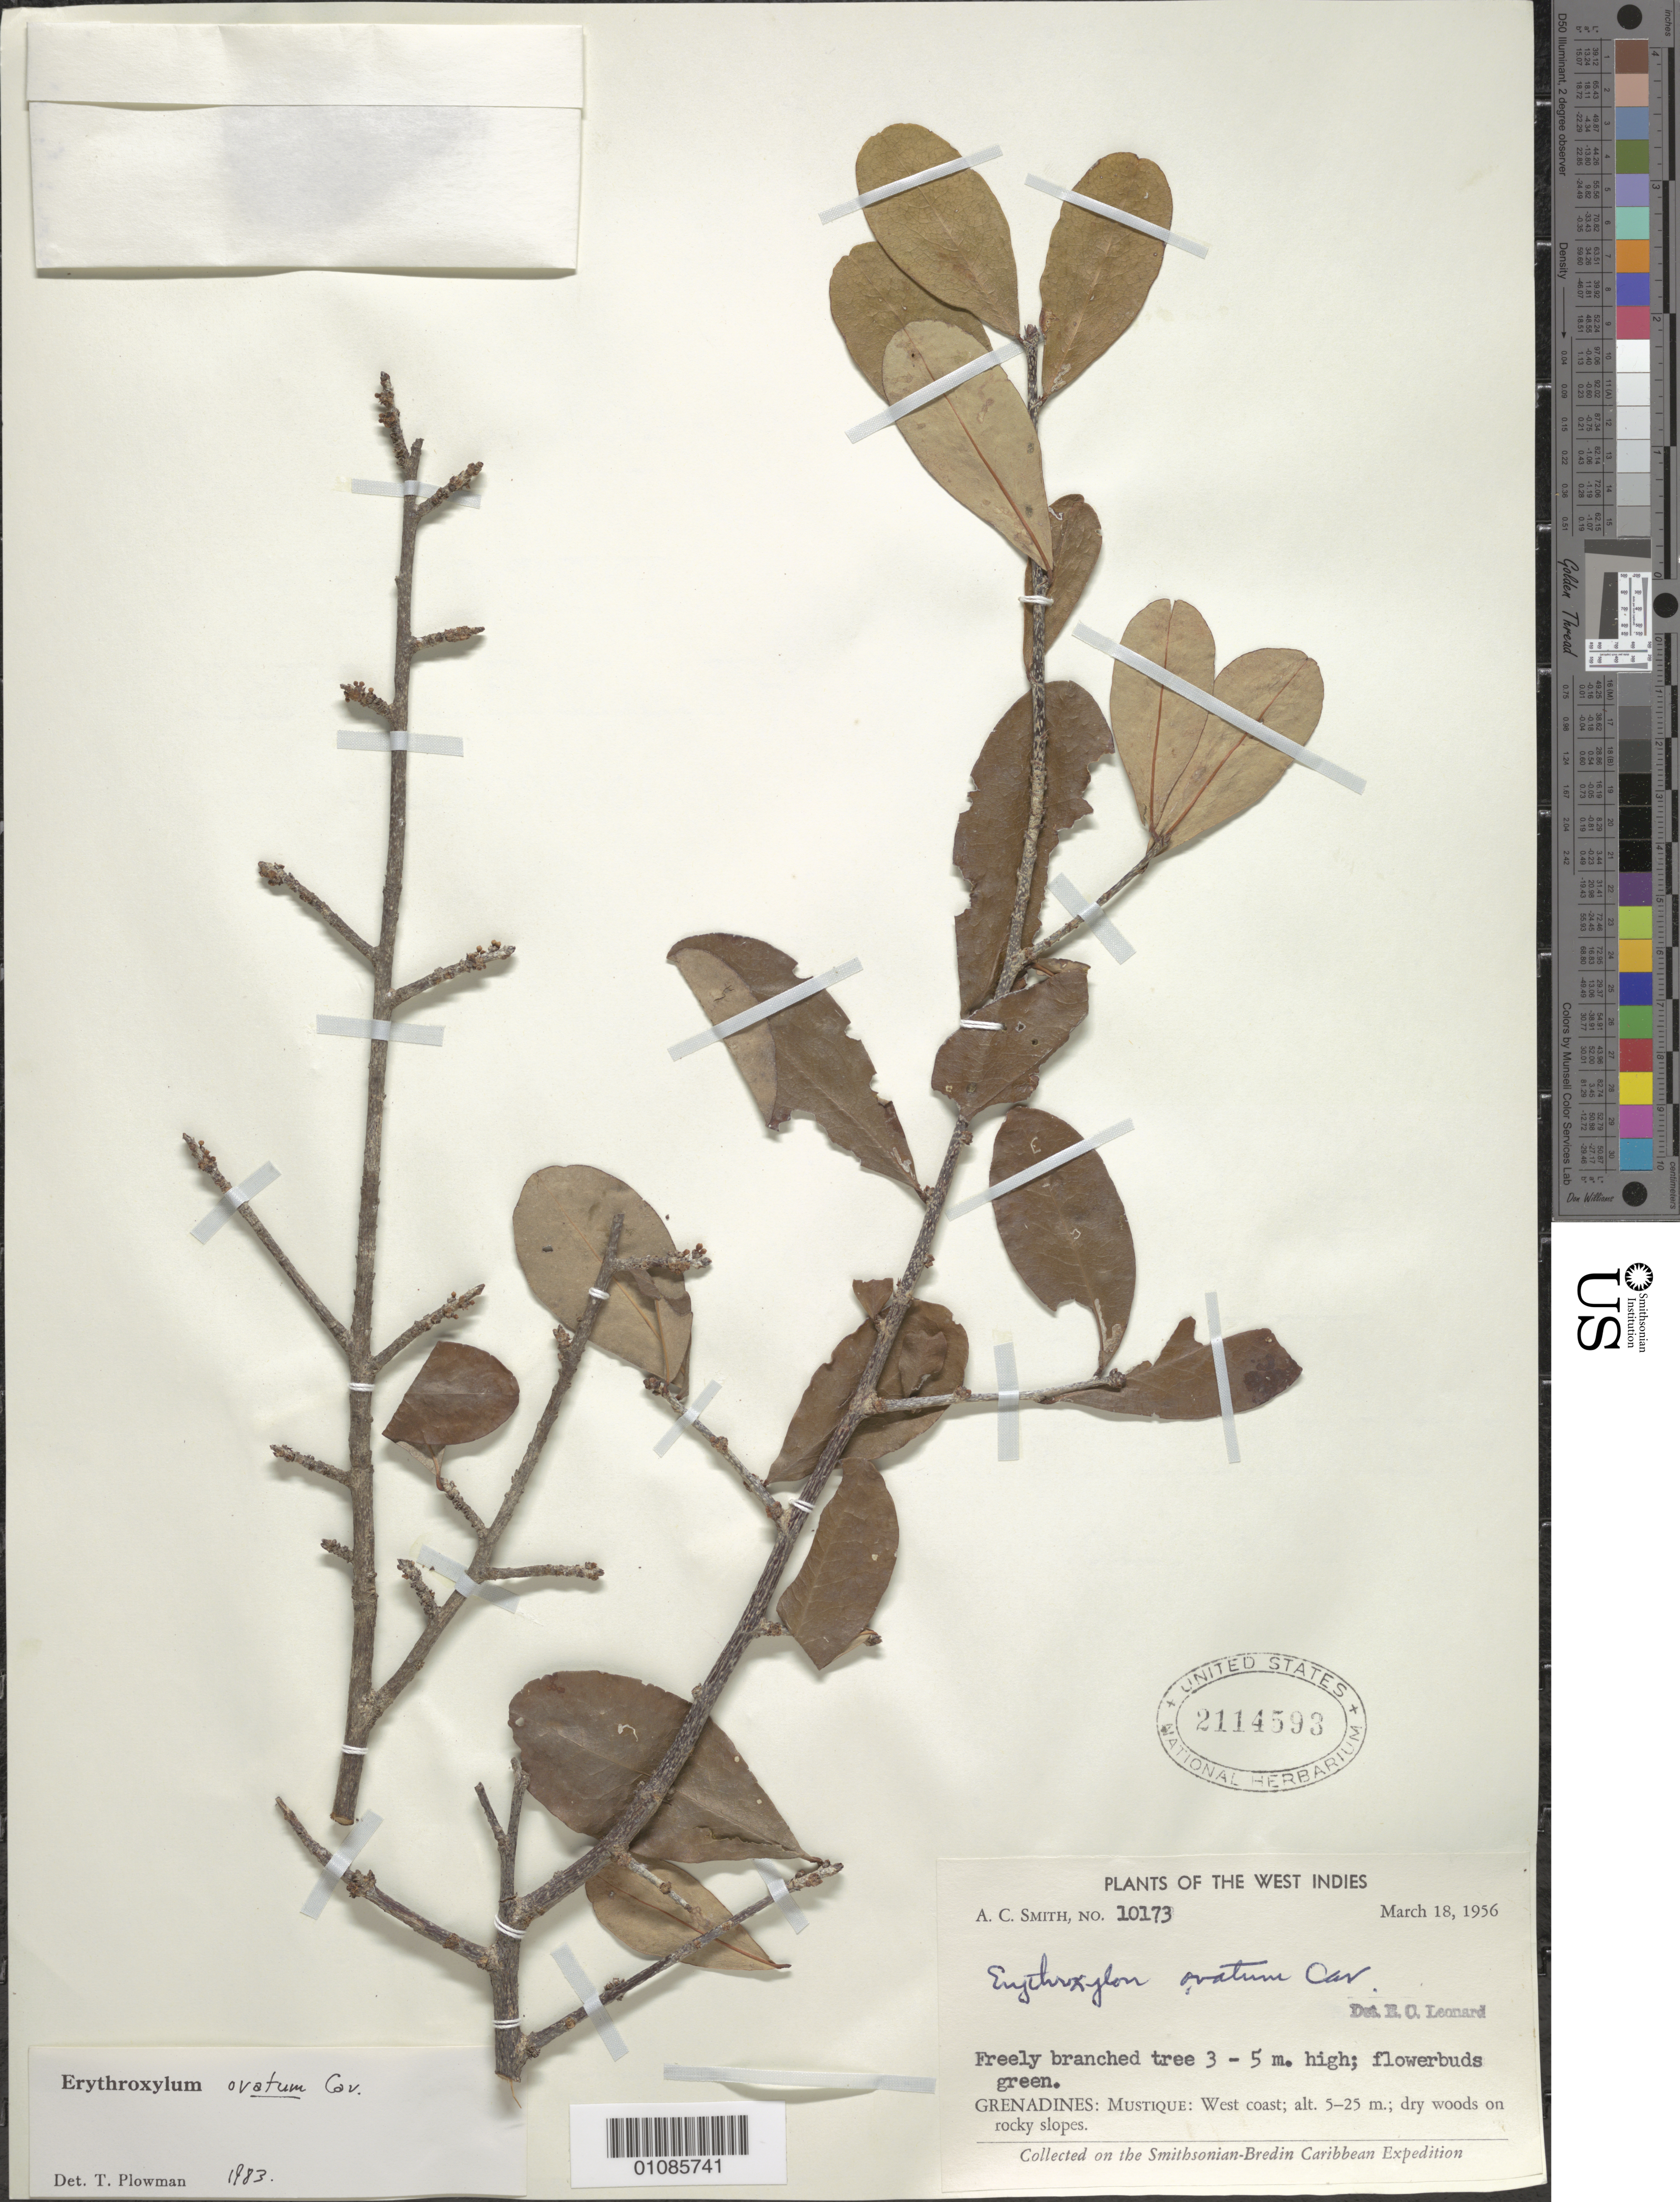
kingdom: Plantae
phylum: Tracheophyta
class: Magnoliopsida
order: Malpighiales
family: Erythroxylaceae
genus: Erythroxylum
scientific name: Erythroxylum ovatum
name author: Cav.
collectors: A. C. Smith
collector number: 10173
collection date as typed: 18 Mar 1956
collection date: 1956-03-18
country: St. Vincent - Grenadines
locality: W coast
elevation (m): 5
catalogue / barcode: US 2114593